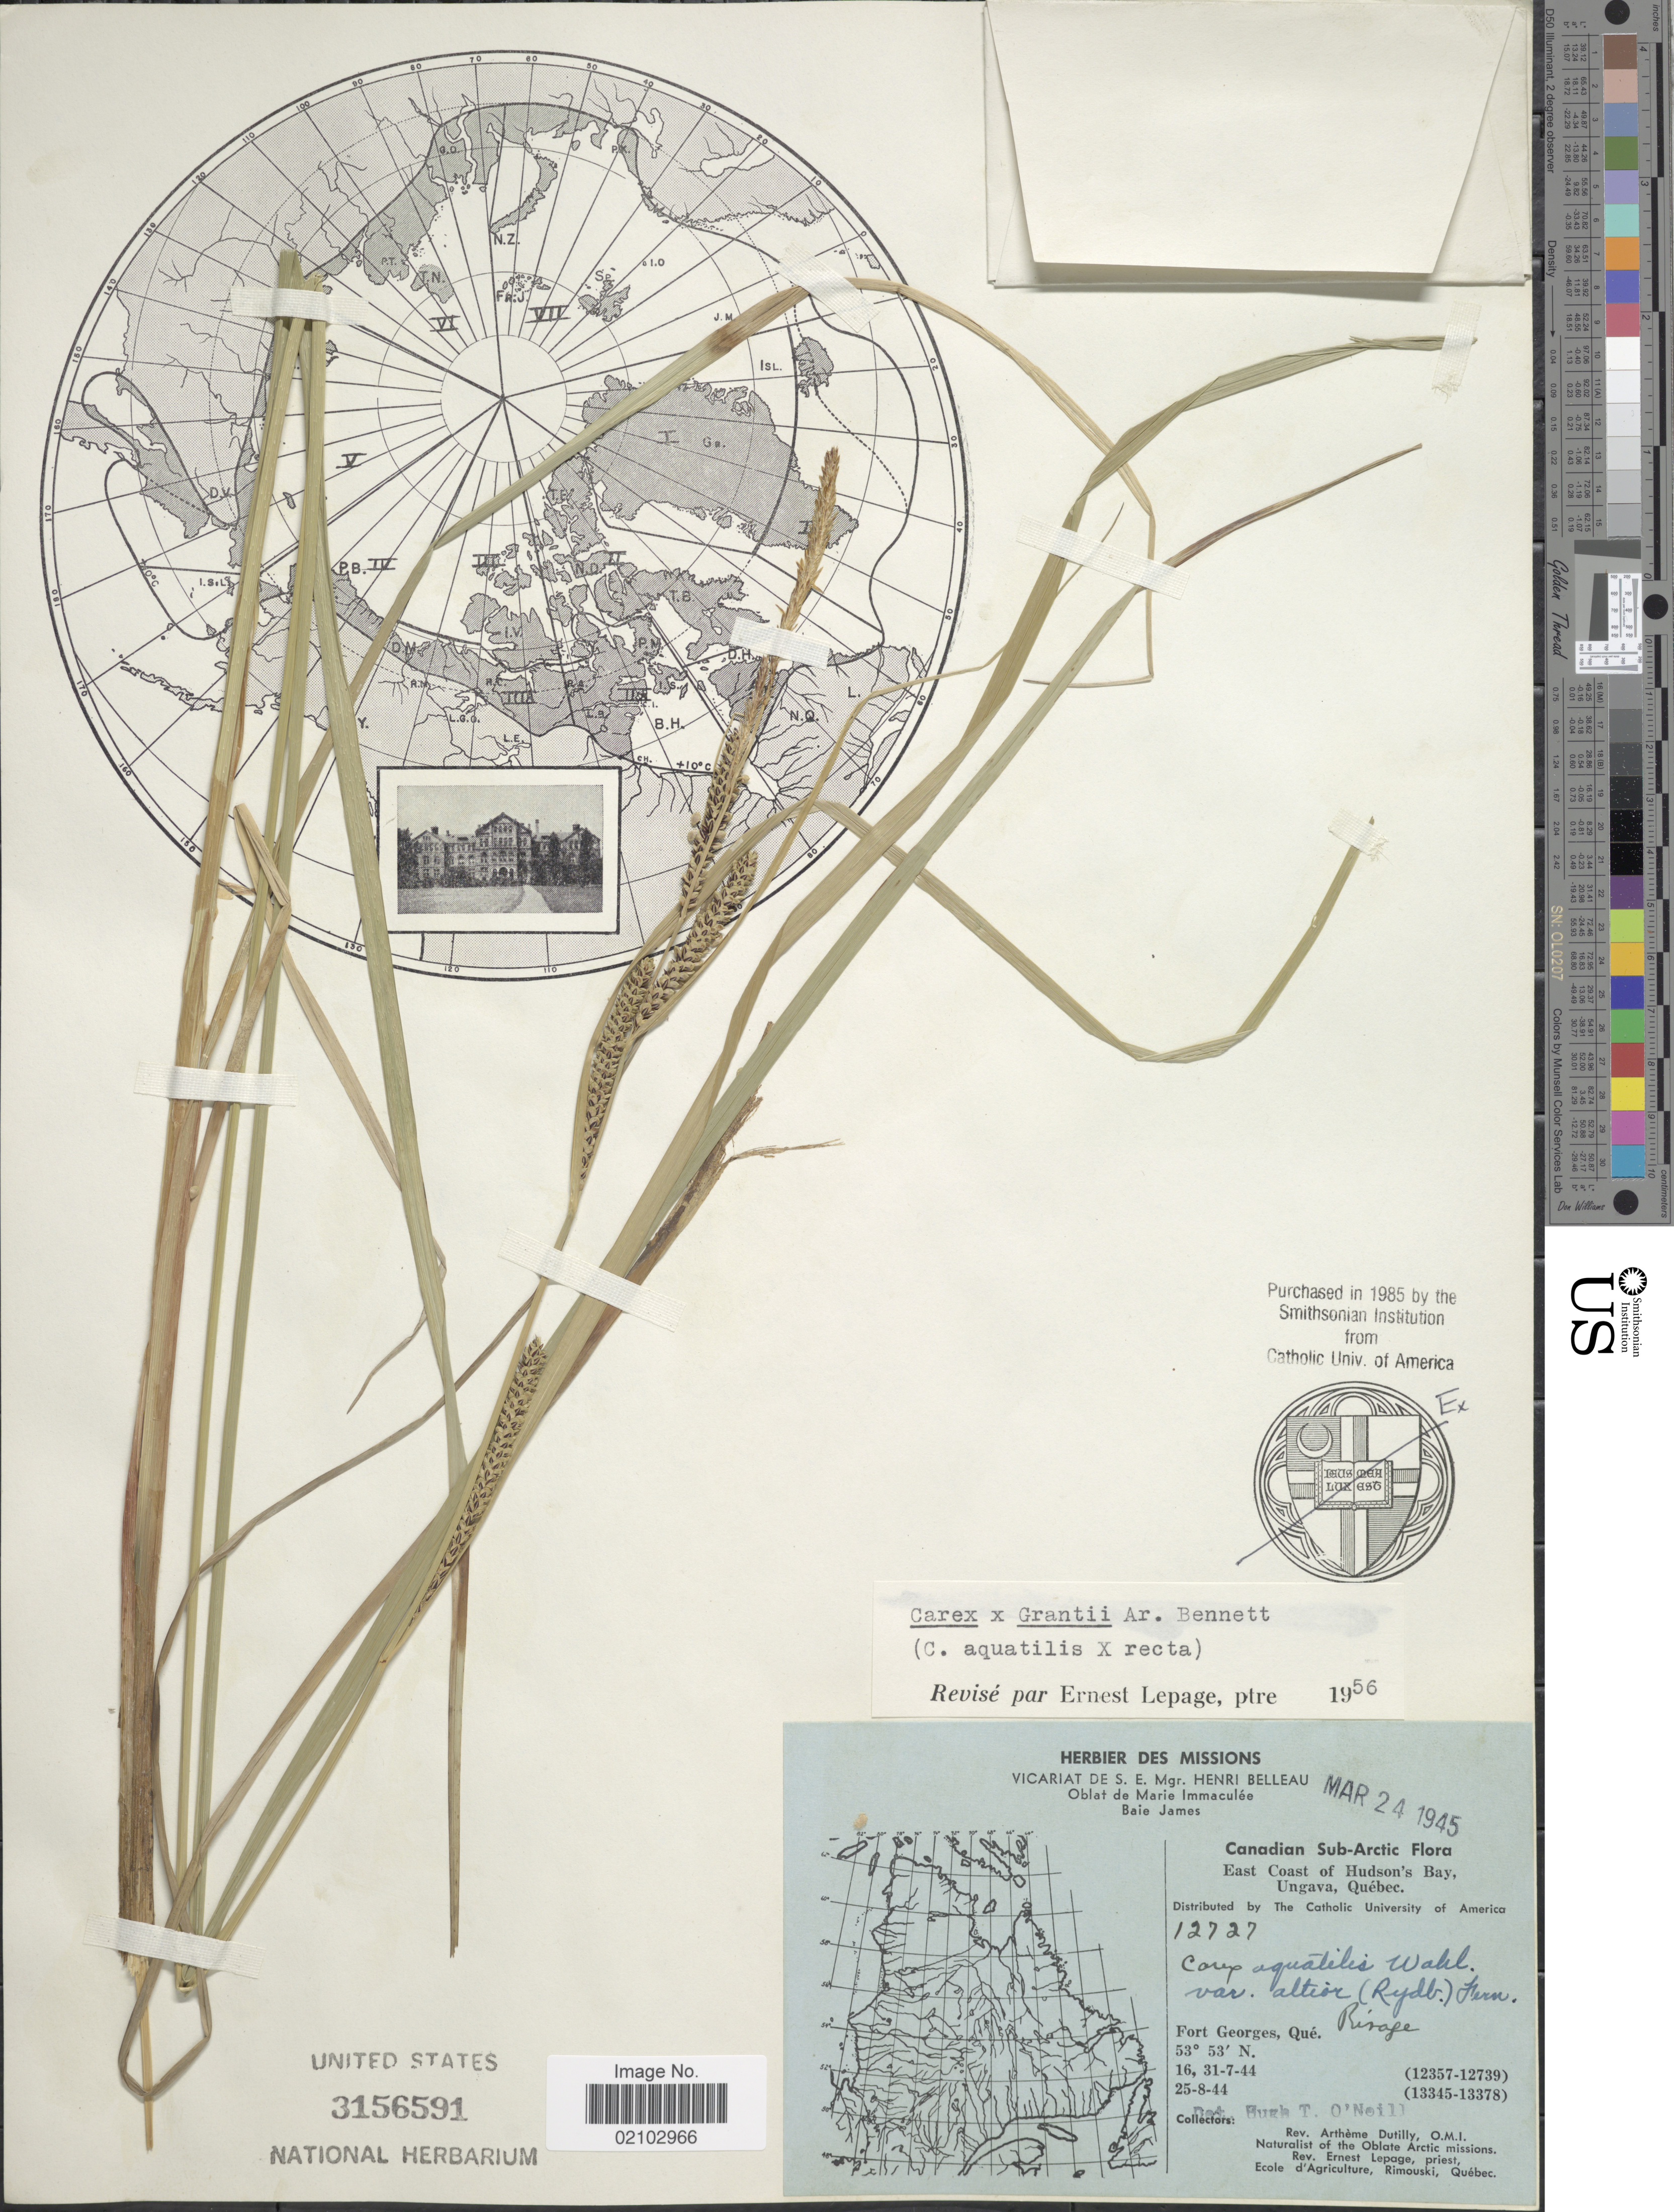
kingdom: Plantae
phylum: Tracheophyta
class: Liliopsida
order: Poales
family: Cyperaceae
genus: Carex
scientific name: Carex aquatilis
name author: Wahlenb.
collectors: A. Dutilly & E. Lepage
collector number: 12727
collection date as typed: Transcribed d/m/y: 16/7/44 to 25/8/44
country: Canada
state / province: Quebec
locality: Canadian Sub-Arctic, East Coast of Hudon's Bay, Ungava, Fort Georges, Rivage.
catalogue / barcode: US 3156591